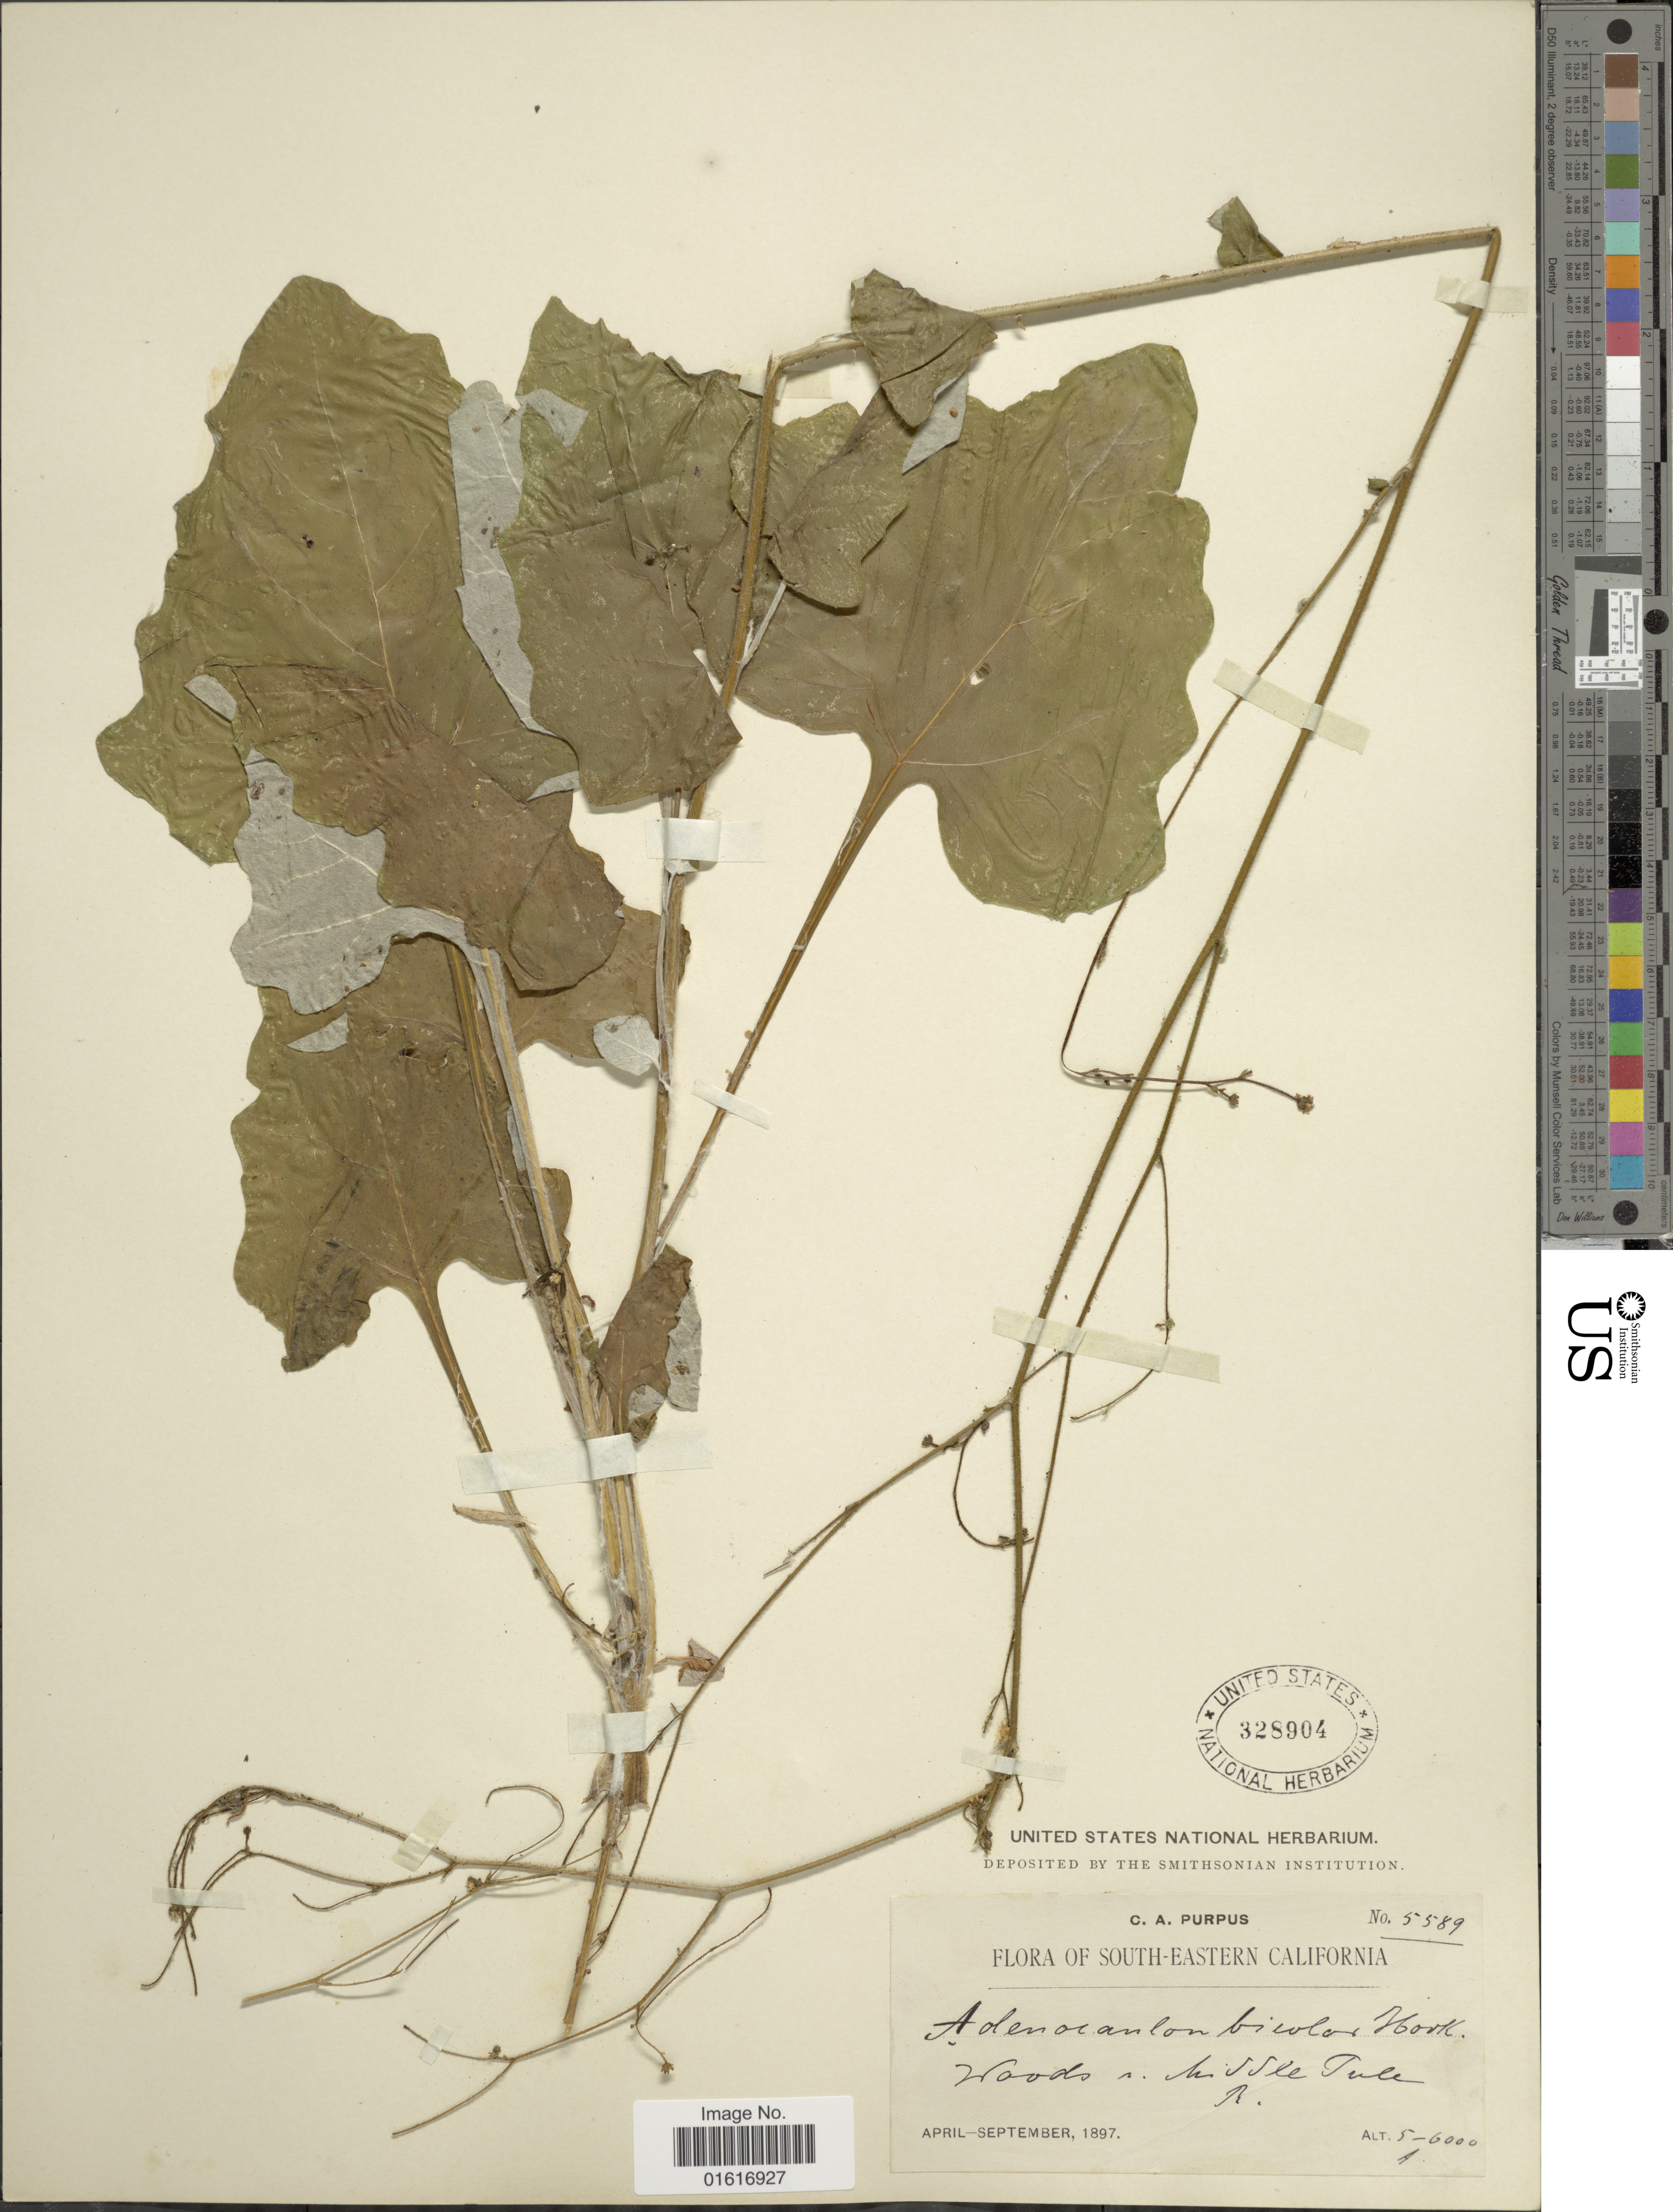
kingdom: Plantae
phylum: Tracheophyta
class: Magnoliopsida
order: Asterales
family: Asteraceae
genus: Adenocaulon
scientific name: Adenocaulon bicolor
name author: Hook.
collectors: C. A. Purpus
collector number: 5589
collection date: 1897-04/1897-09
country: United States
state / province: California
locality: South-Eastern California, Woods, in Middle Tule River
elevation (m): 1524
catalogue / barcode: US 328904